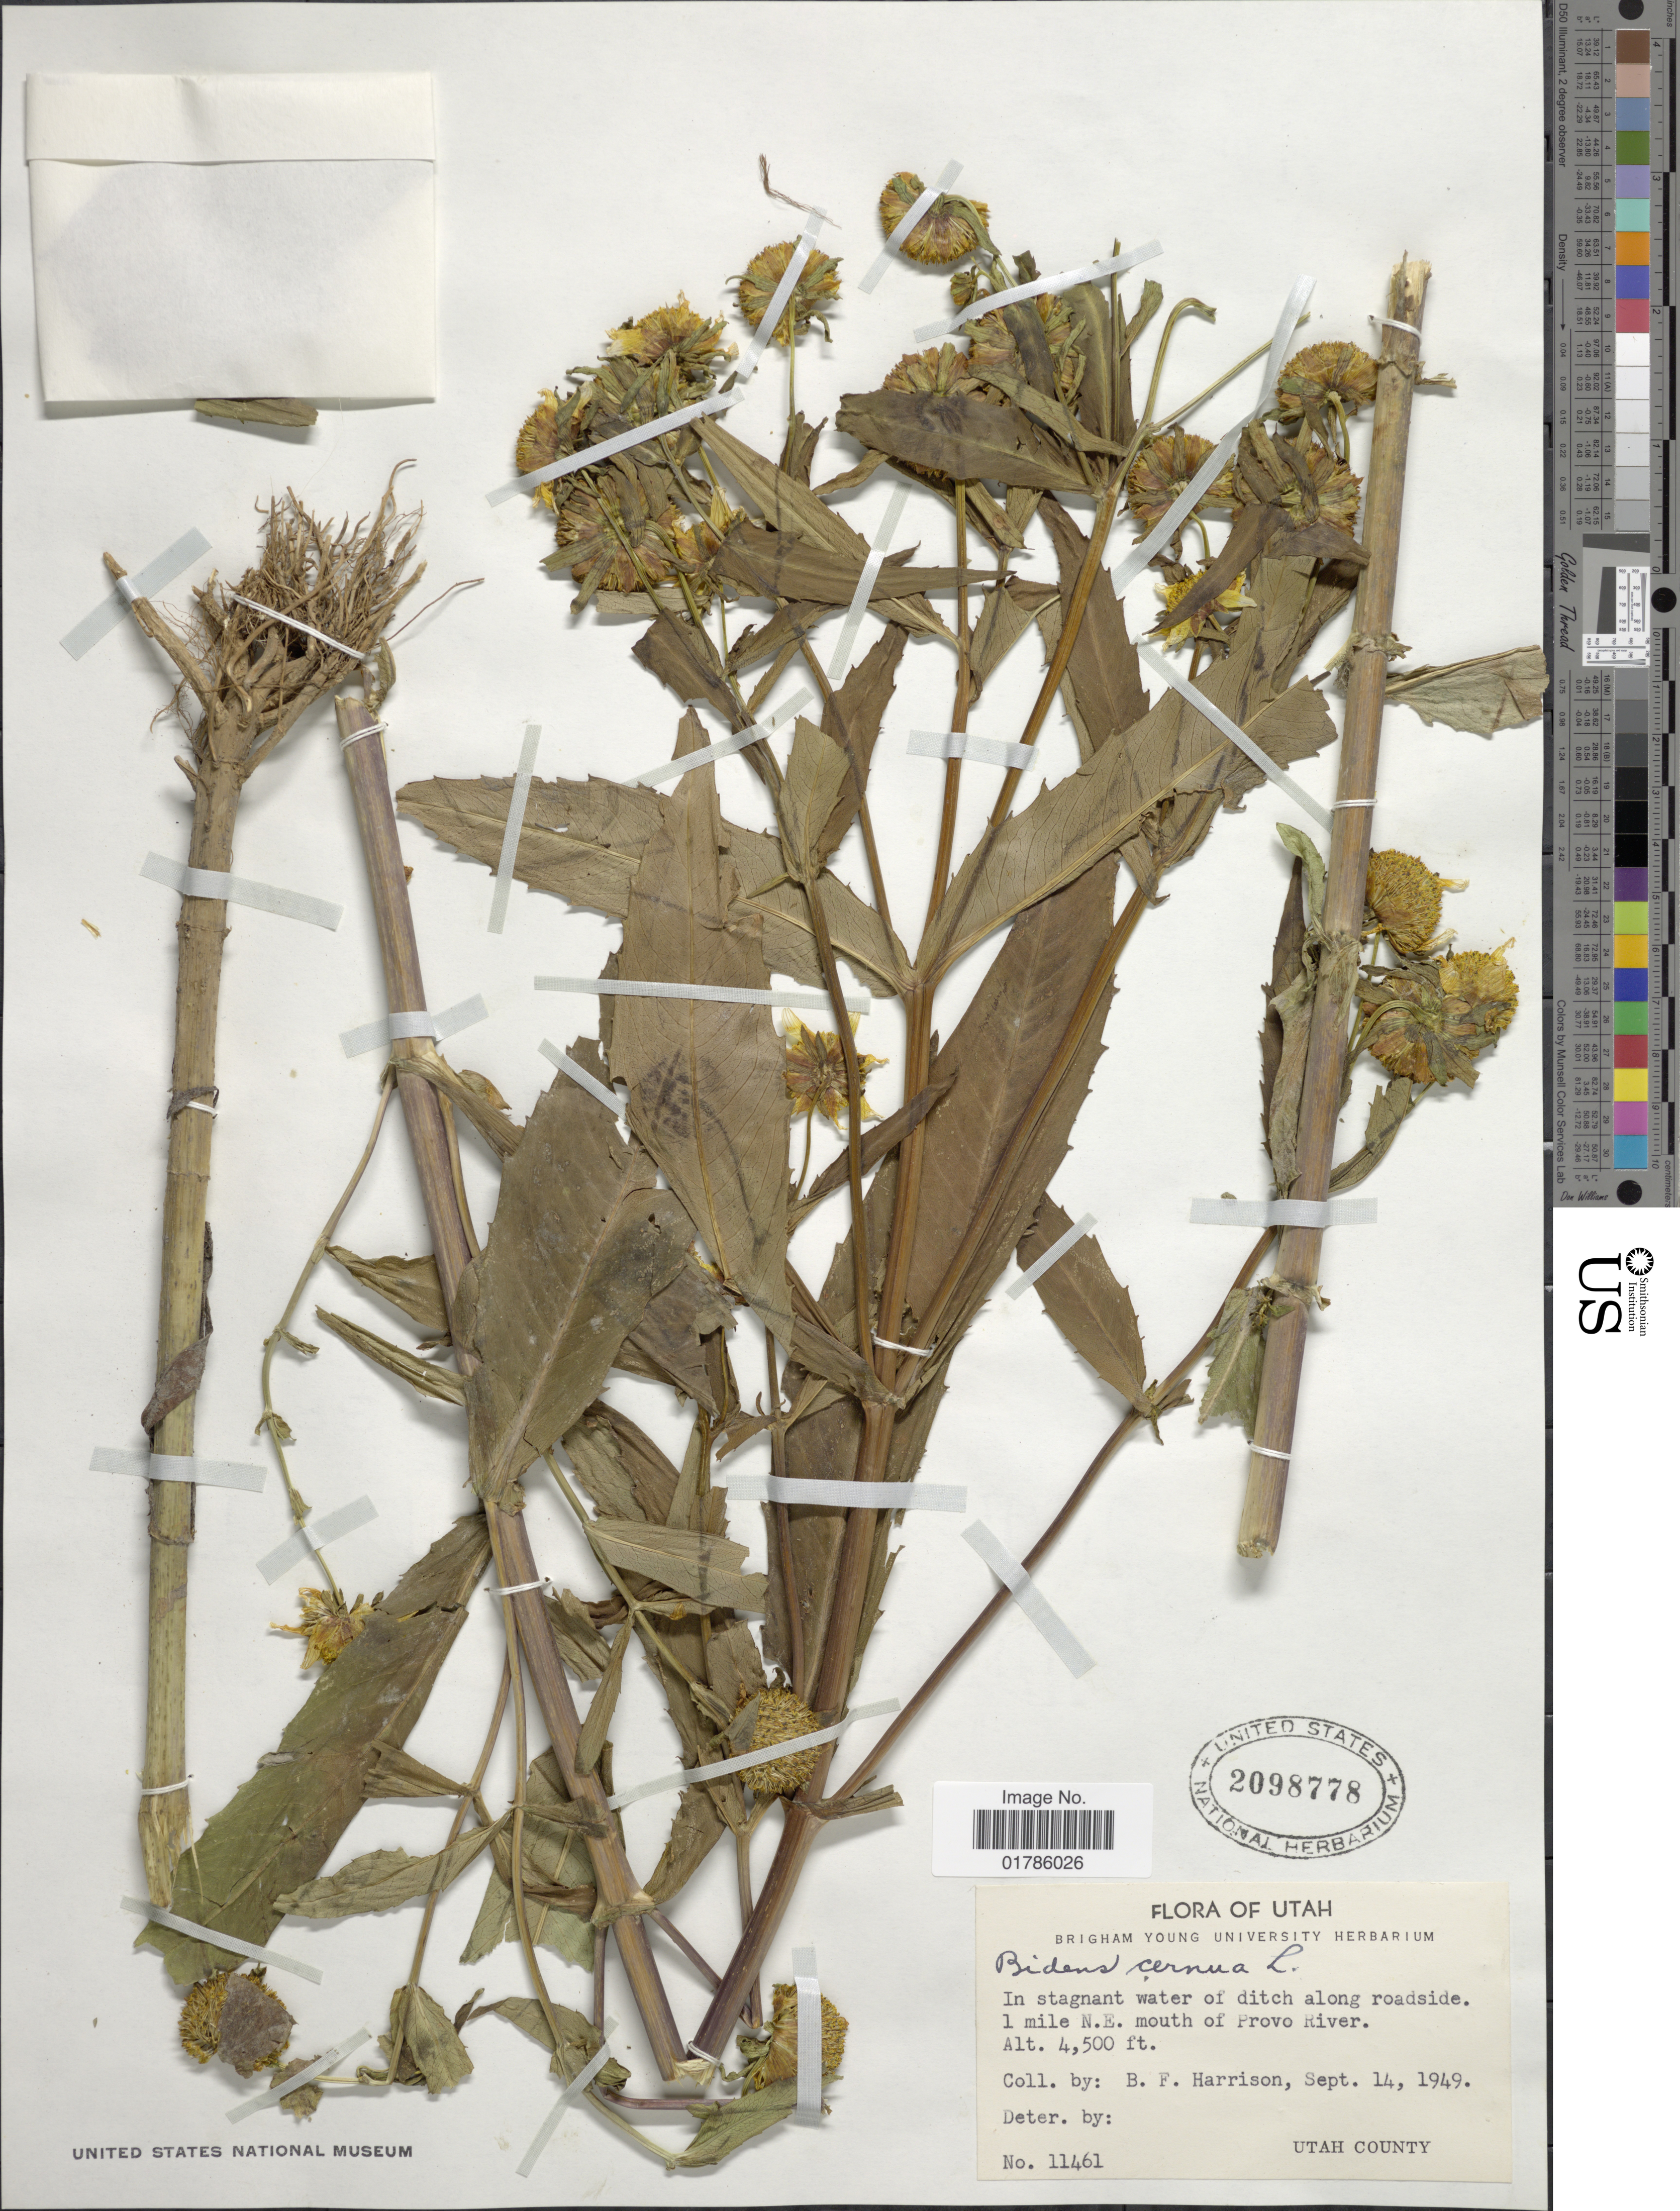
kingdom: Plantae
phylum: Tracheophyta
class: Magnoliopsida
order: Asterales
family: Asteraceae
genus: Bidens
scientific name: Bidens cernua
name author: L.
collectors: B. F. Harrison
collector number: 11461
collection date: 1949-09-14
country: United States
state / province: Utah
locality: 1 mile N. E. mouth of Provo River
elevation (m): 1372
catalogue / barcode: US 2098778